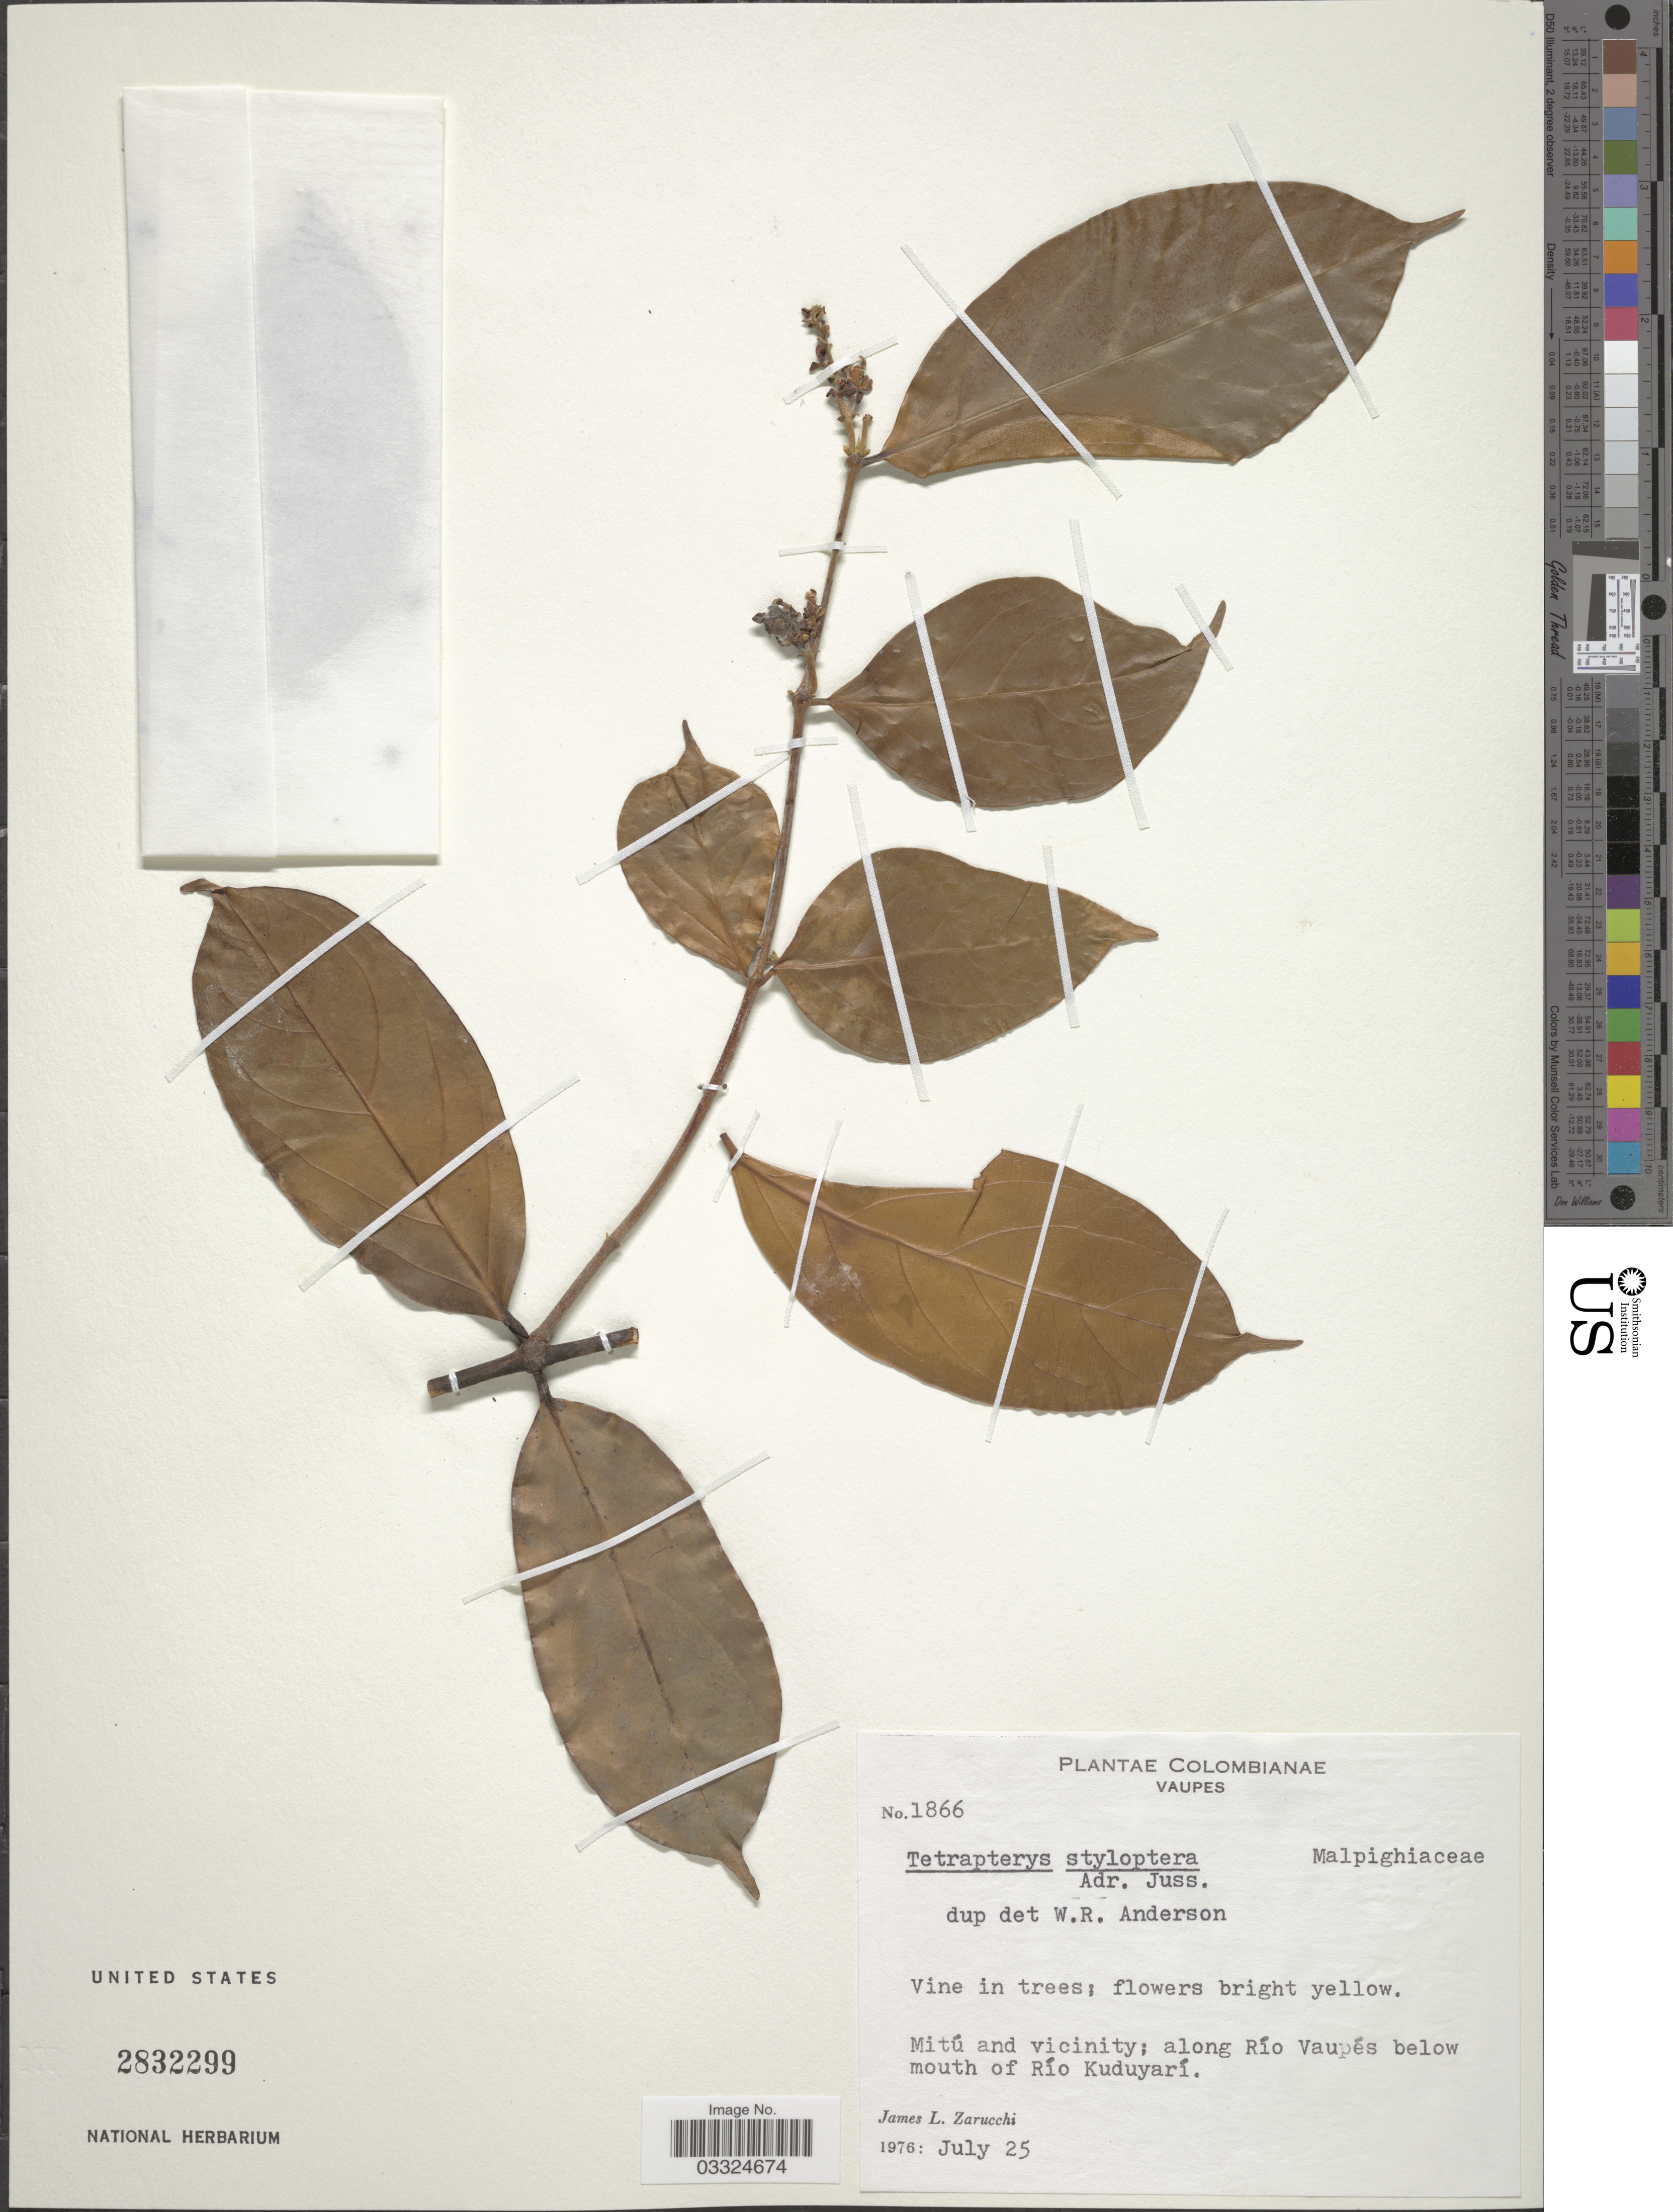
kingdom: Plantae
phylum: Tracheophyta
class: Magnoliopsida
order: Malpighiales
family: Malpighiaceae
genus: Glicophyllum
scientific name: Glicophyllum stylopterum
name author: (A. Juss.) R.F. Almeida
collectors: J. L. Zarucchi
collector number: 1866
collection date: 1976-07-25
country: Colombia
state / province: Vaupés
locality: Mitú and vicinity; along Río Vaupés below mouth of Río Kuduyarí.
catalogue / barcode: US 2832299